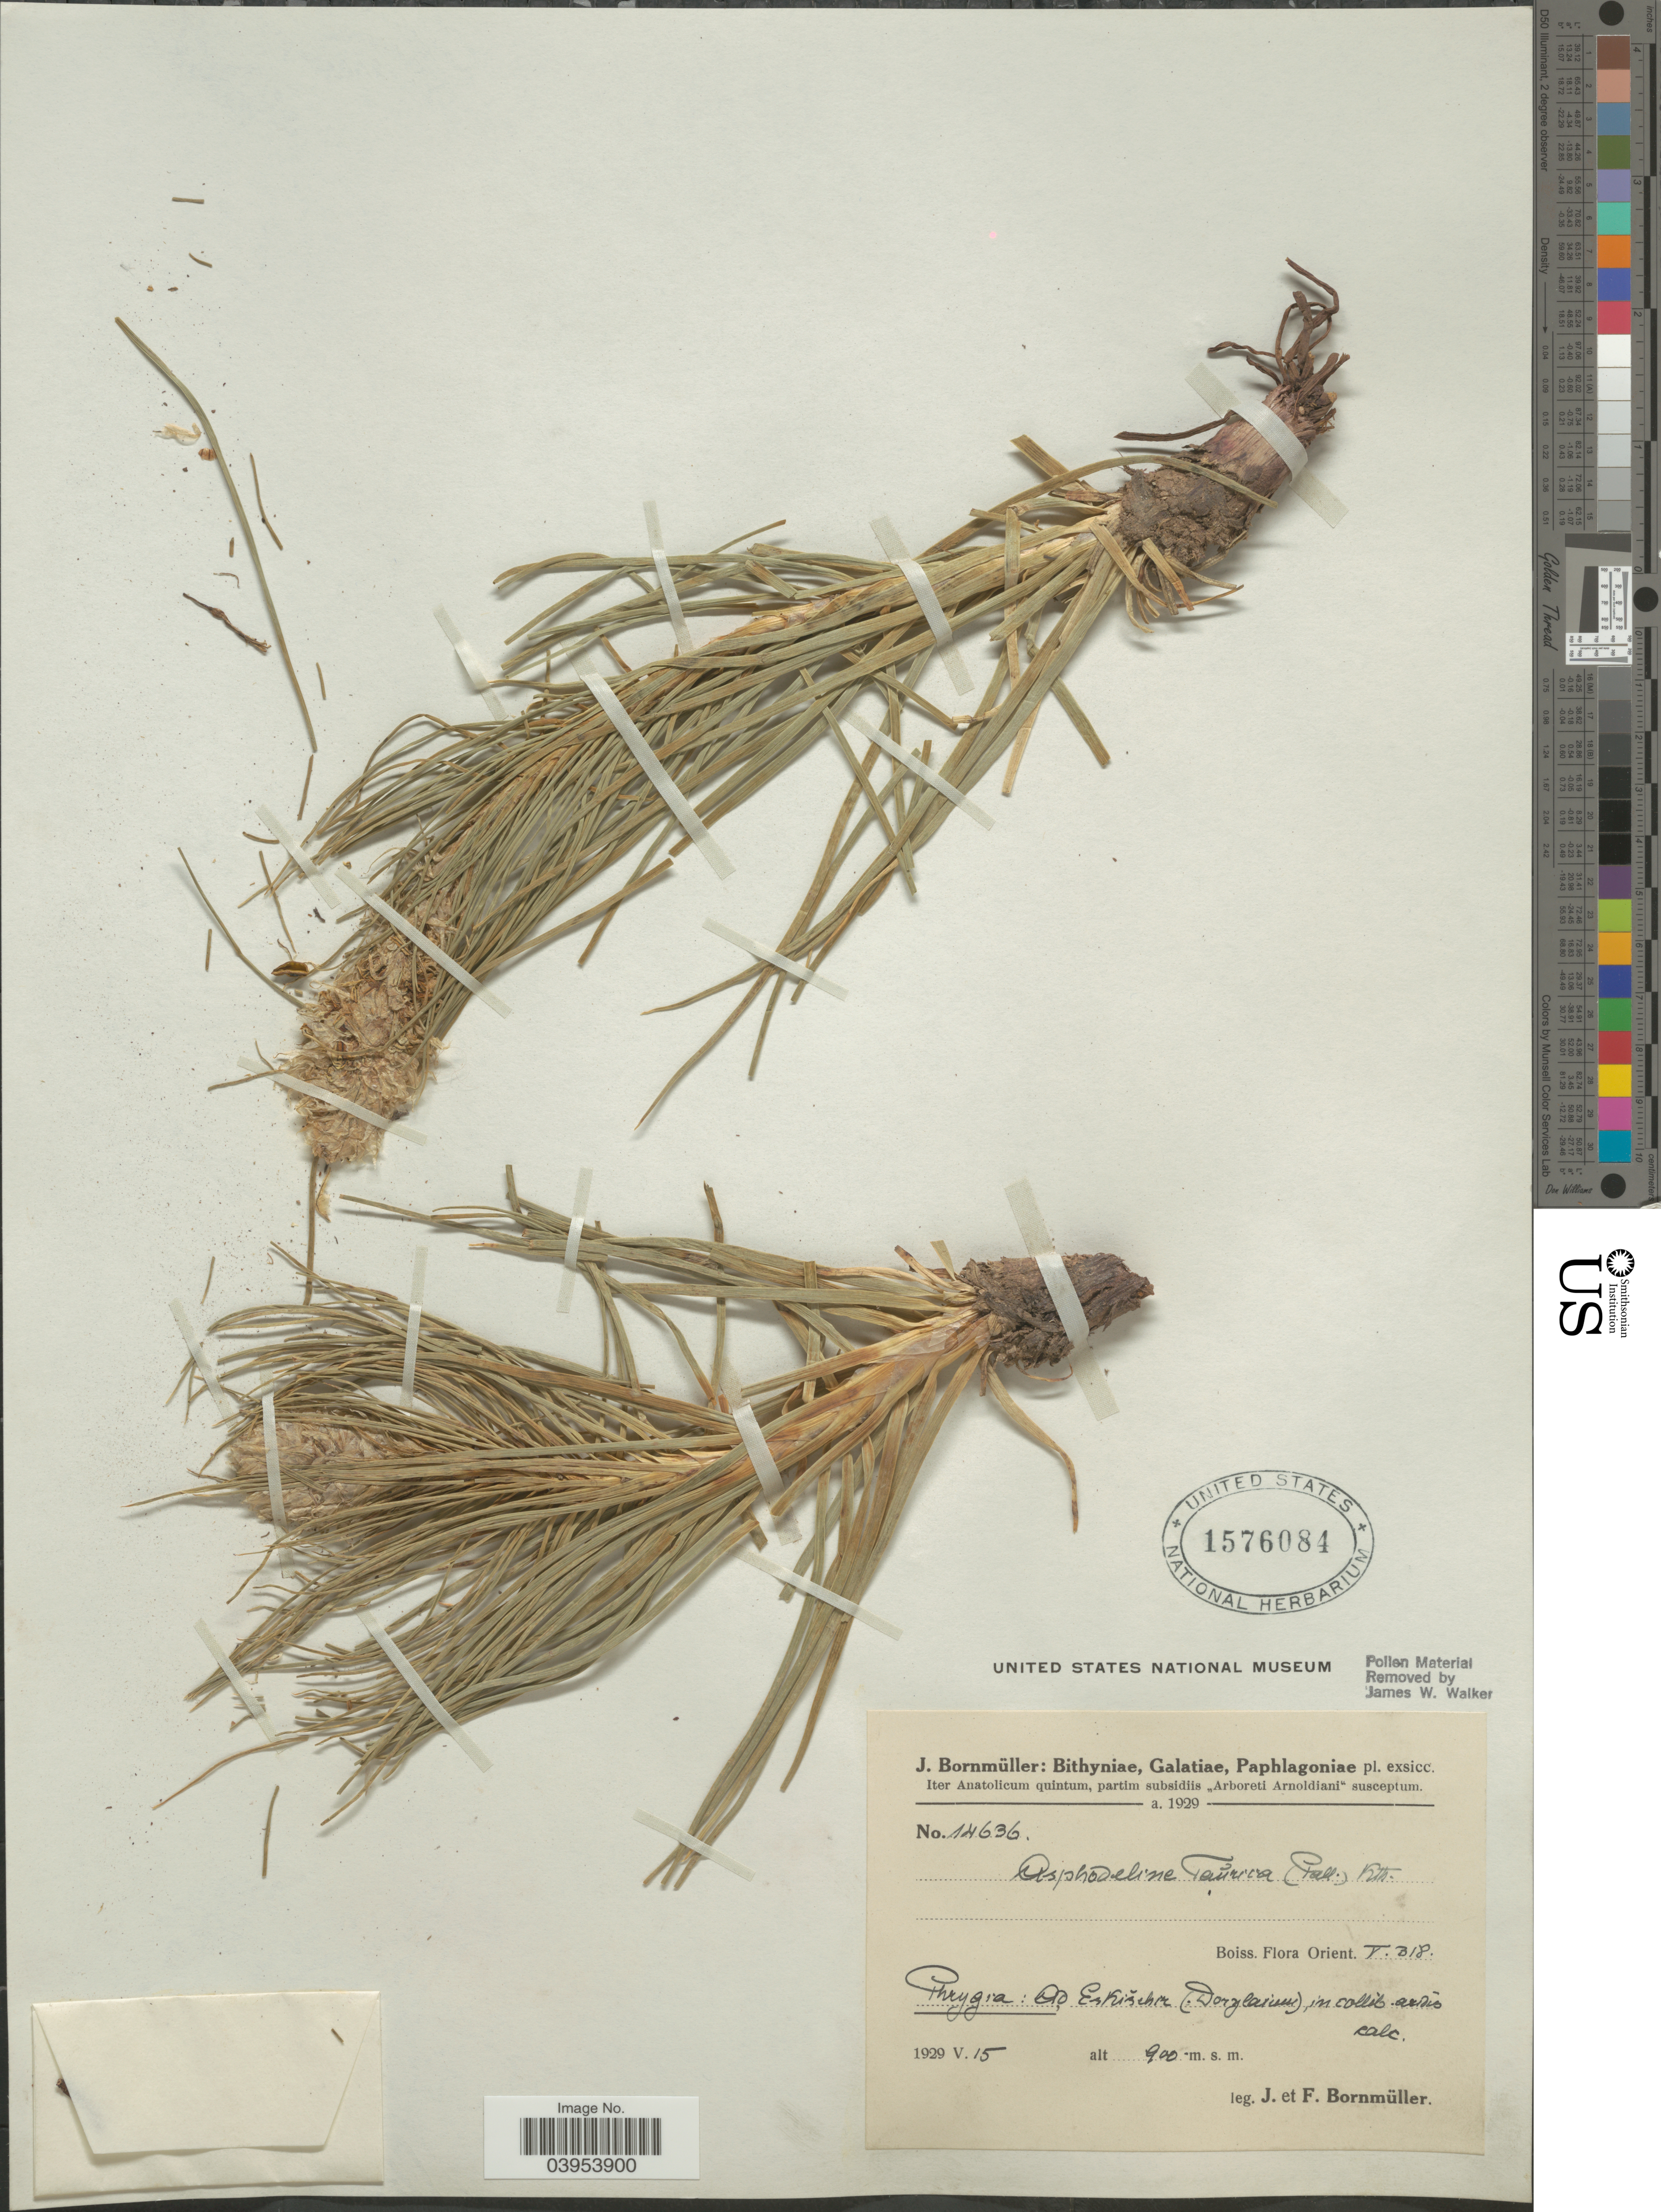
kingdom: Plantae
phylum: Tracheophyta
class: Liliopsida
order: Asparagales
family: Asphodelaceae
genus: Asphodeline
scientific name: Asphodeline taurica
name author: (Pall.) Endl.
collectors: J. Bornmüller & F. Bornmüller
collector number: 14636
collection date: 1929-05-15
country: Turkey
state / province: Eskisehir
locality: Phrygia: Ad Eskišehir (Dorylaeum), in collib. aridis calc.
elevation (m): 900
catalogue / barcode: US 1576084